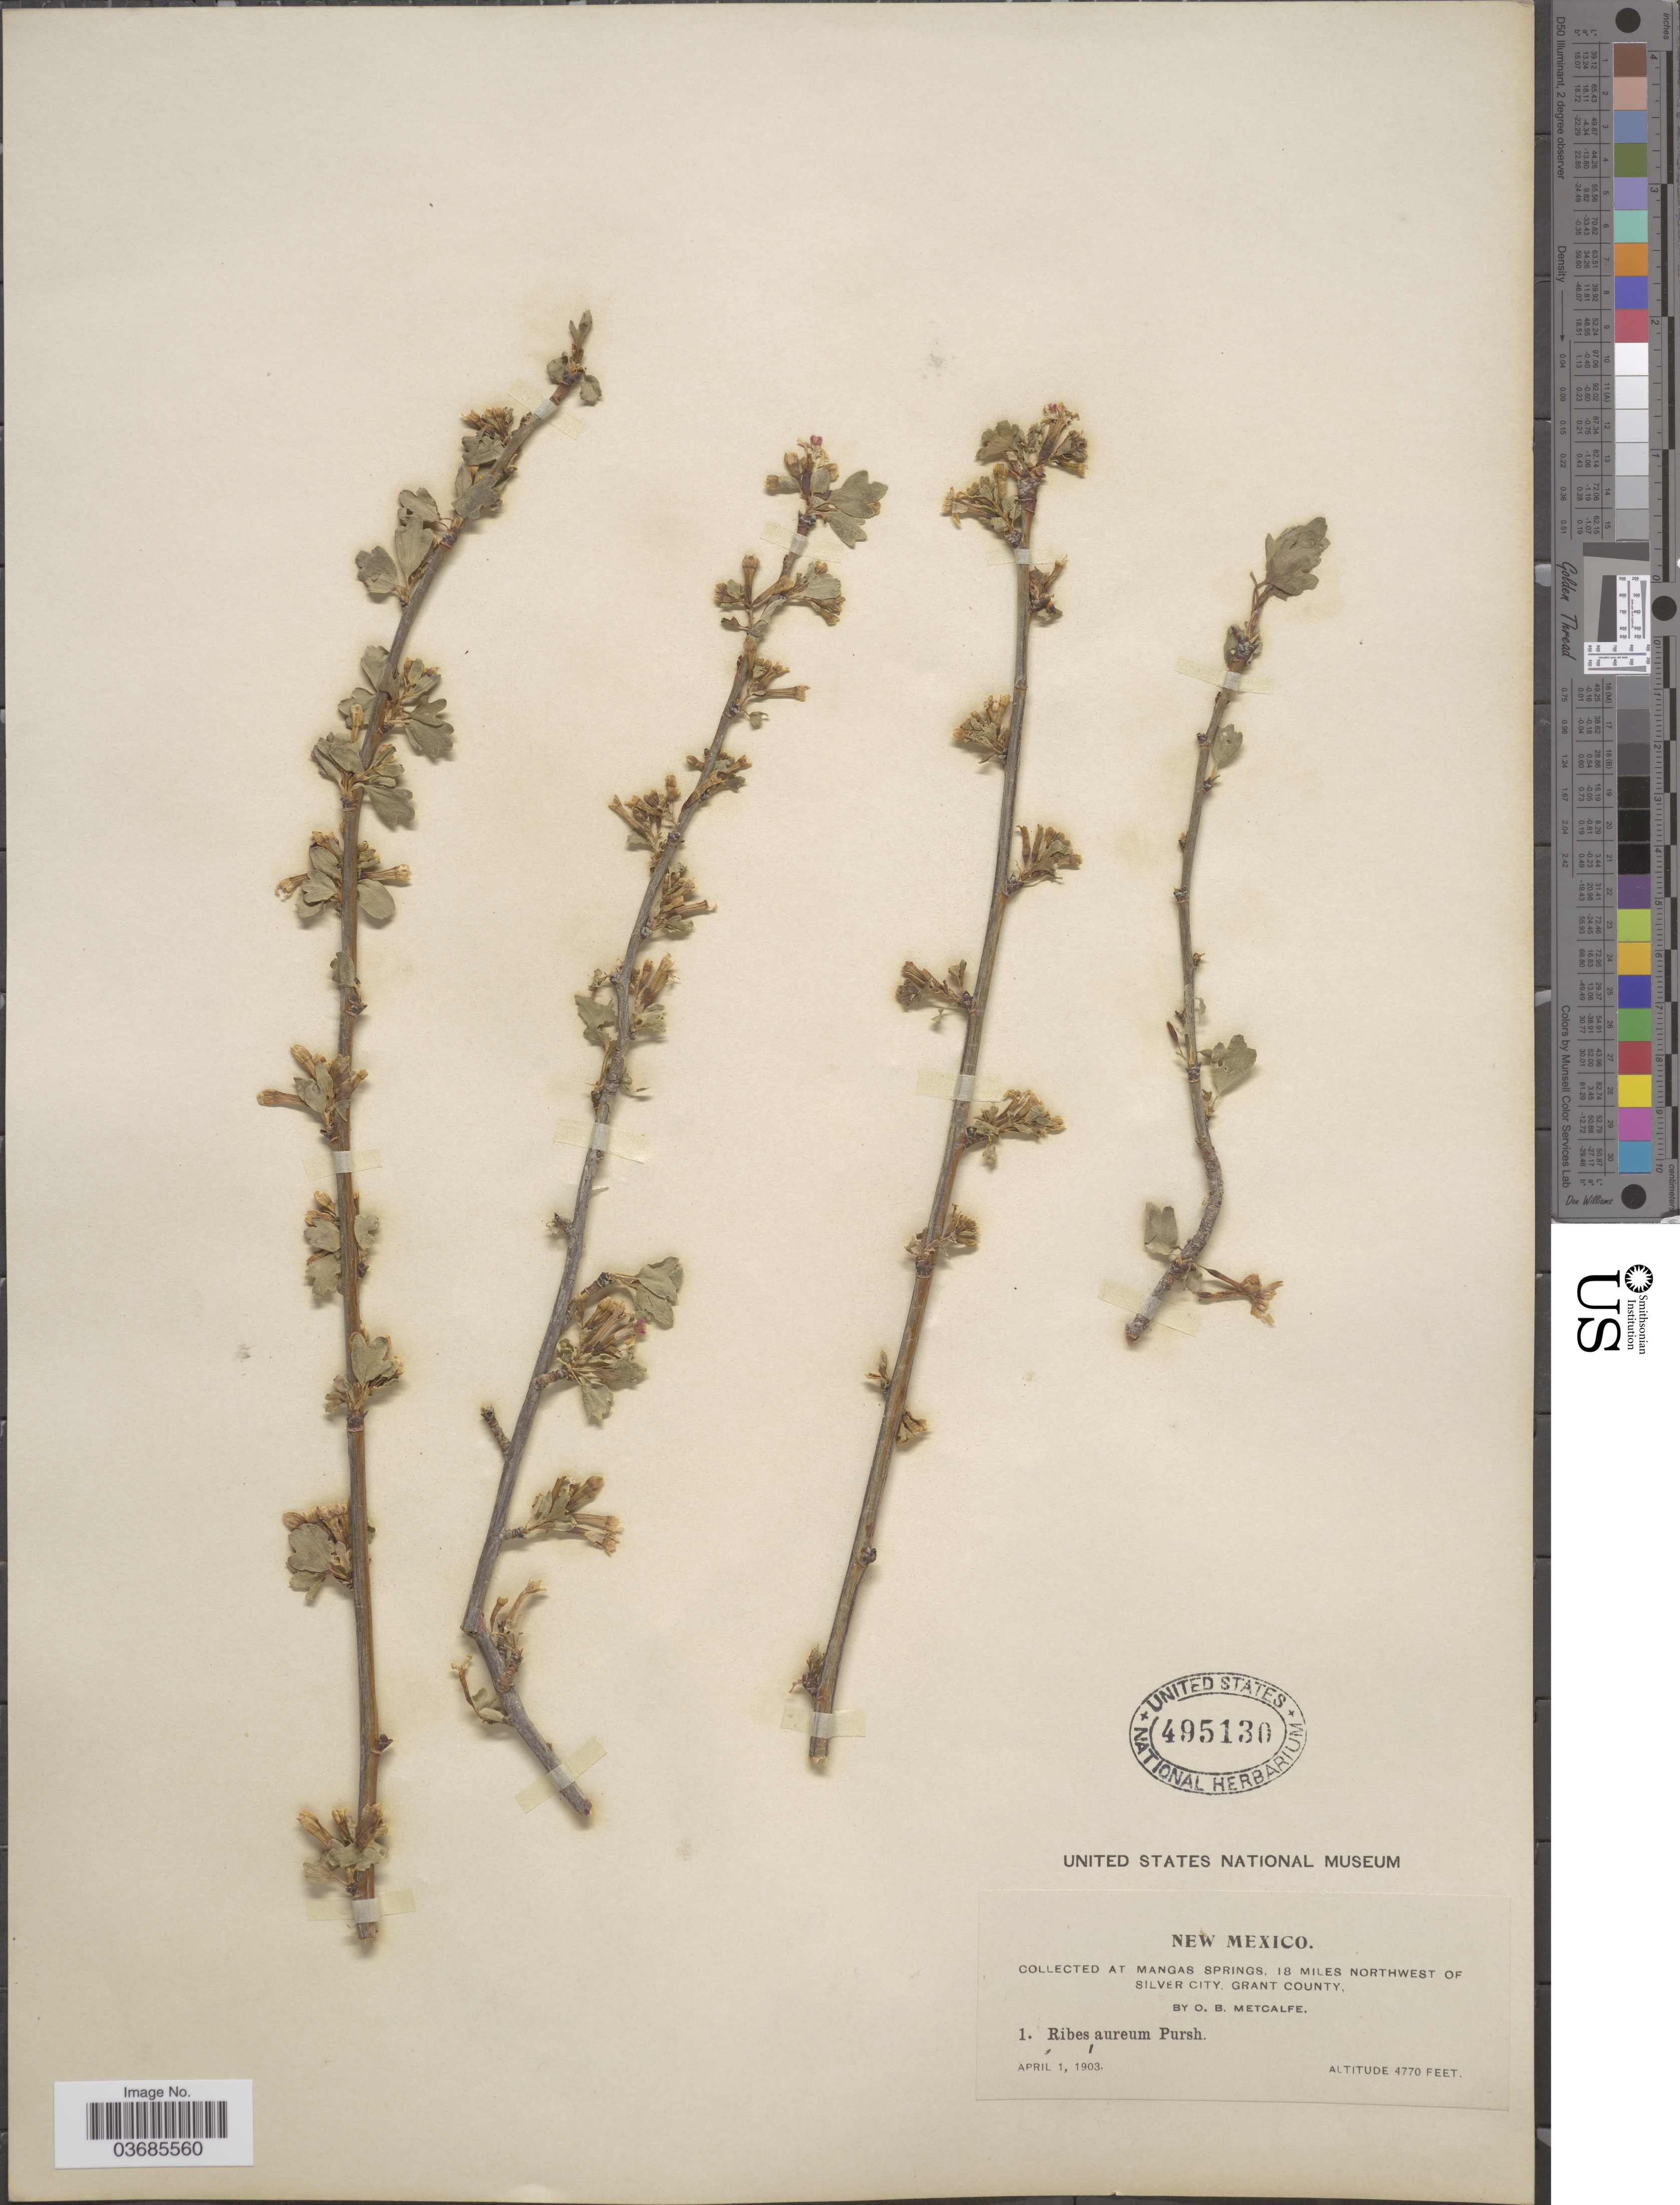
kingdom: Plantae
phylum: Tracheophyta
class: Magnoliopsida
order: Saxifragales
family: Grossulariaceae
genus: Ribes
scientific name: Ribes aureum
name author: Pursh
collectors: O. B. Metcalfe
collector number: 1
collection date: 1903-04-01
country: United States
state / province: New Mexico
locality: Mangas Springs, 18 miles northwest of Silver City, Grant County.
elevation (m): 1454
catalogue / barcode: US 495130